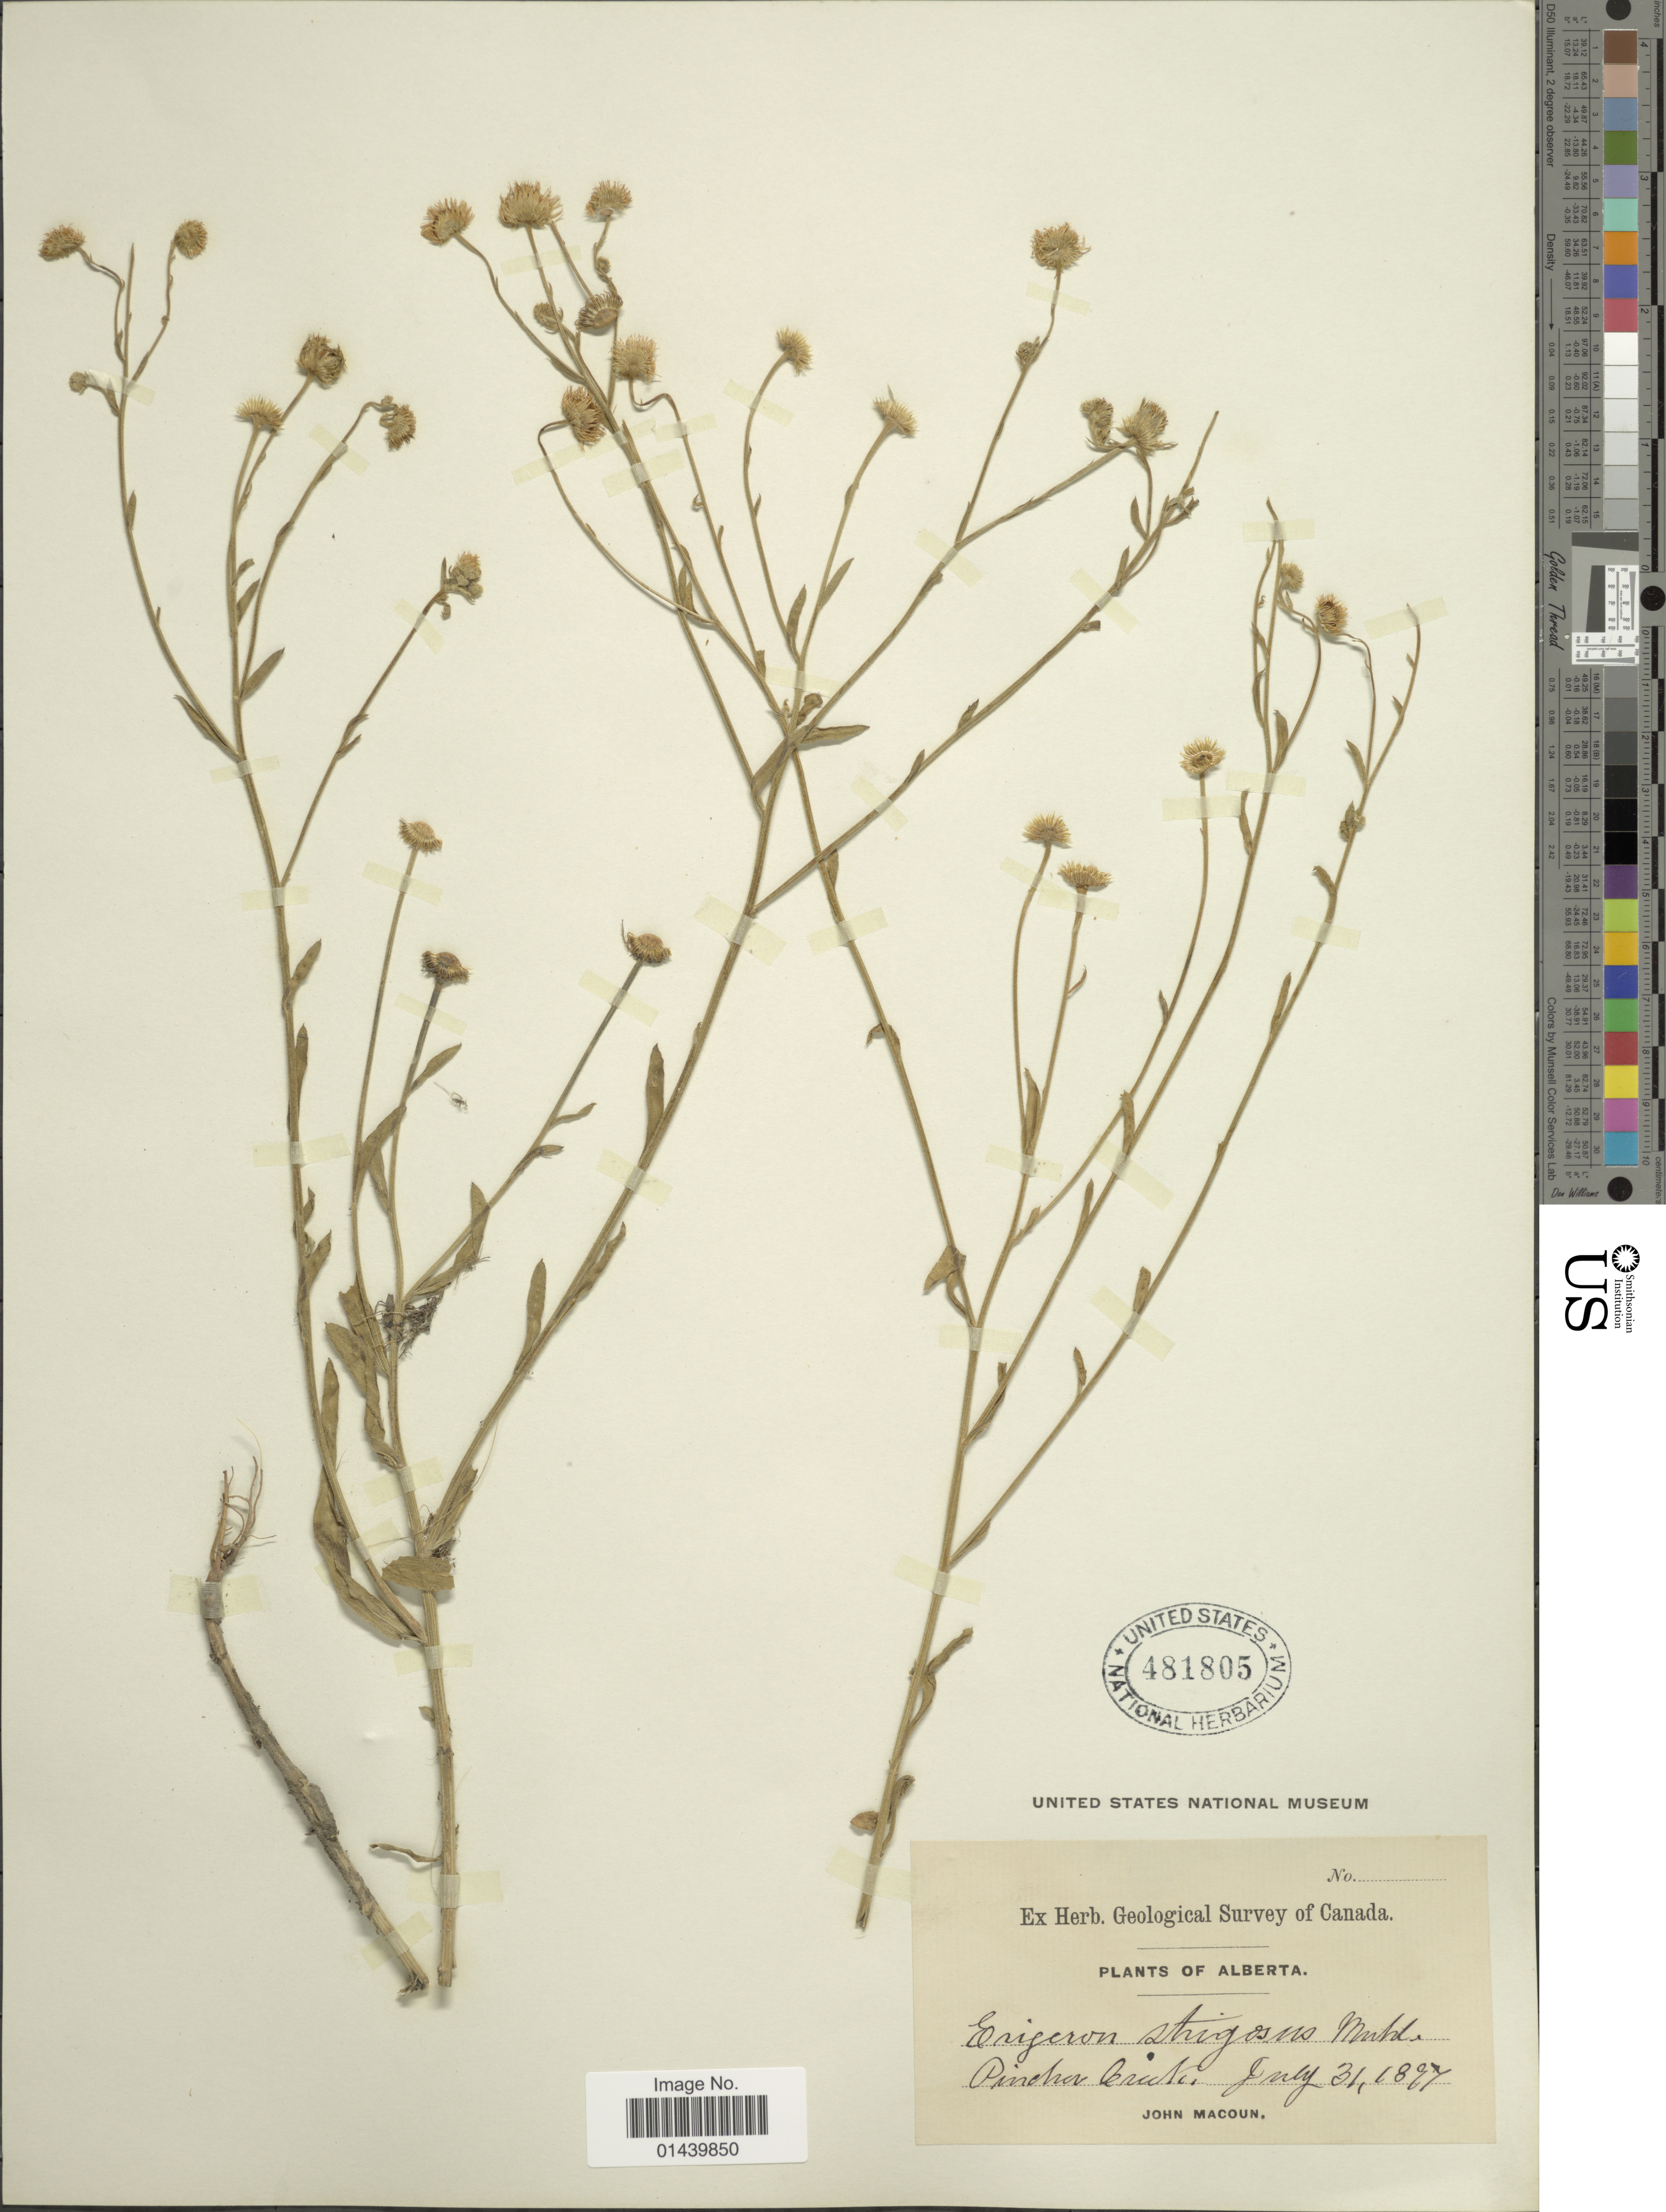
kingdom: Plantae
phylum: Tracheophyta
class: Magnoliopsida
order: Asterales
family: Asteraceae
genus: Erigeron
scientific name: Erigeron strigosus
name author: Muhl. ex Willd.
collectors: J. Macoun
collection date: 1897-07-31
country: Canada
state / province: Alberta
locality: Pincher Creek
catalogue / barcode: US 481805